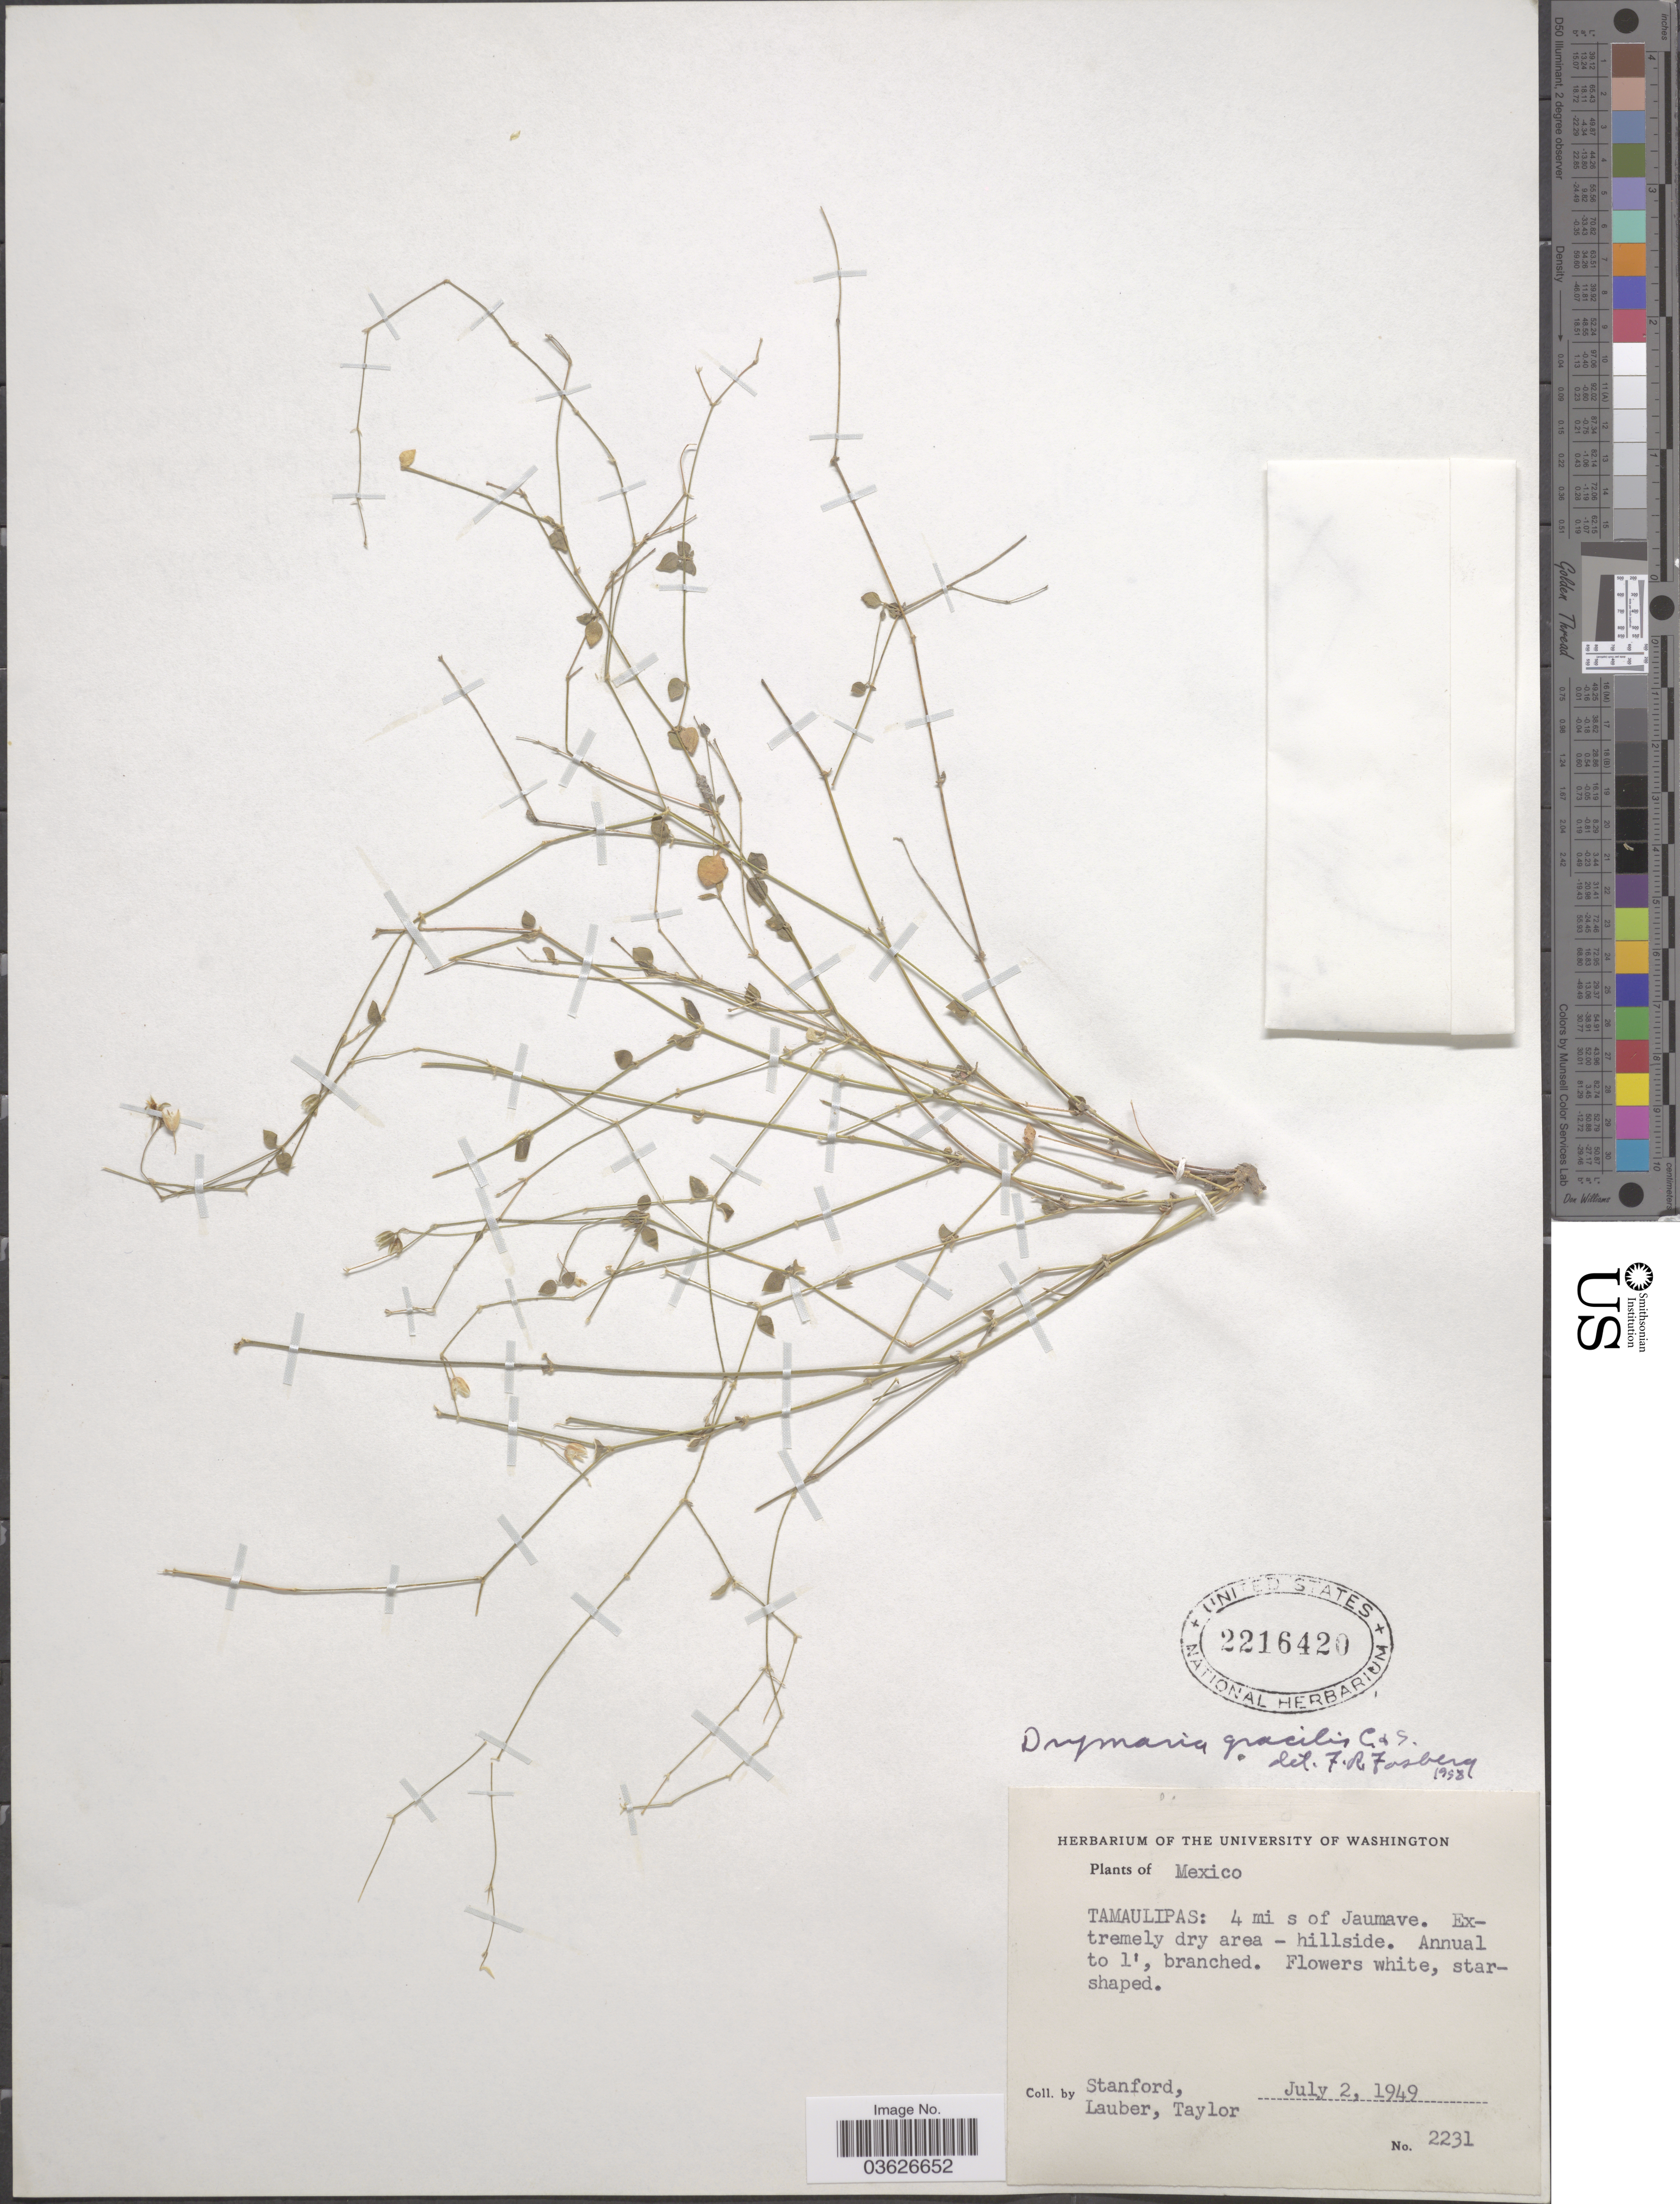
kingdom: Plantae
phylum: Tracheophyta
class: Magnoliopsida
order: Caryophyllales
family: Caryophyllaceae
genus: Drymaria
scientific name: Drymaria gracilis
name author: Cham. & Schltdl.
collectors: -. Stanford, Lauber, -- & -- Taylor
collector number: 2231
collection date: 1949-07-02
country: Mexico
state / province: Tamaulipas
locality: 4 mi s of Jaumave.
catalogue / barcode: US 2216420